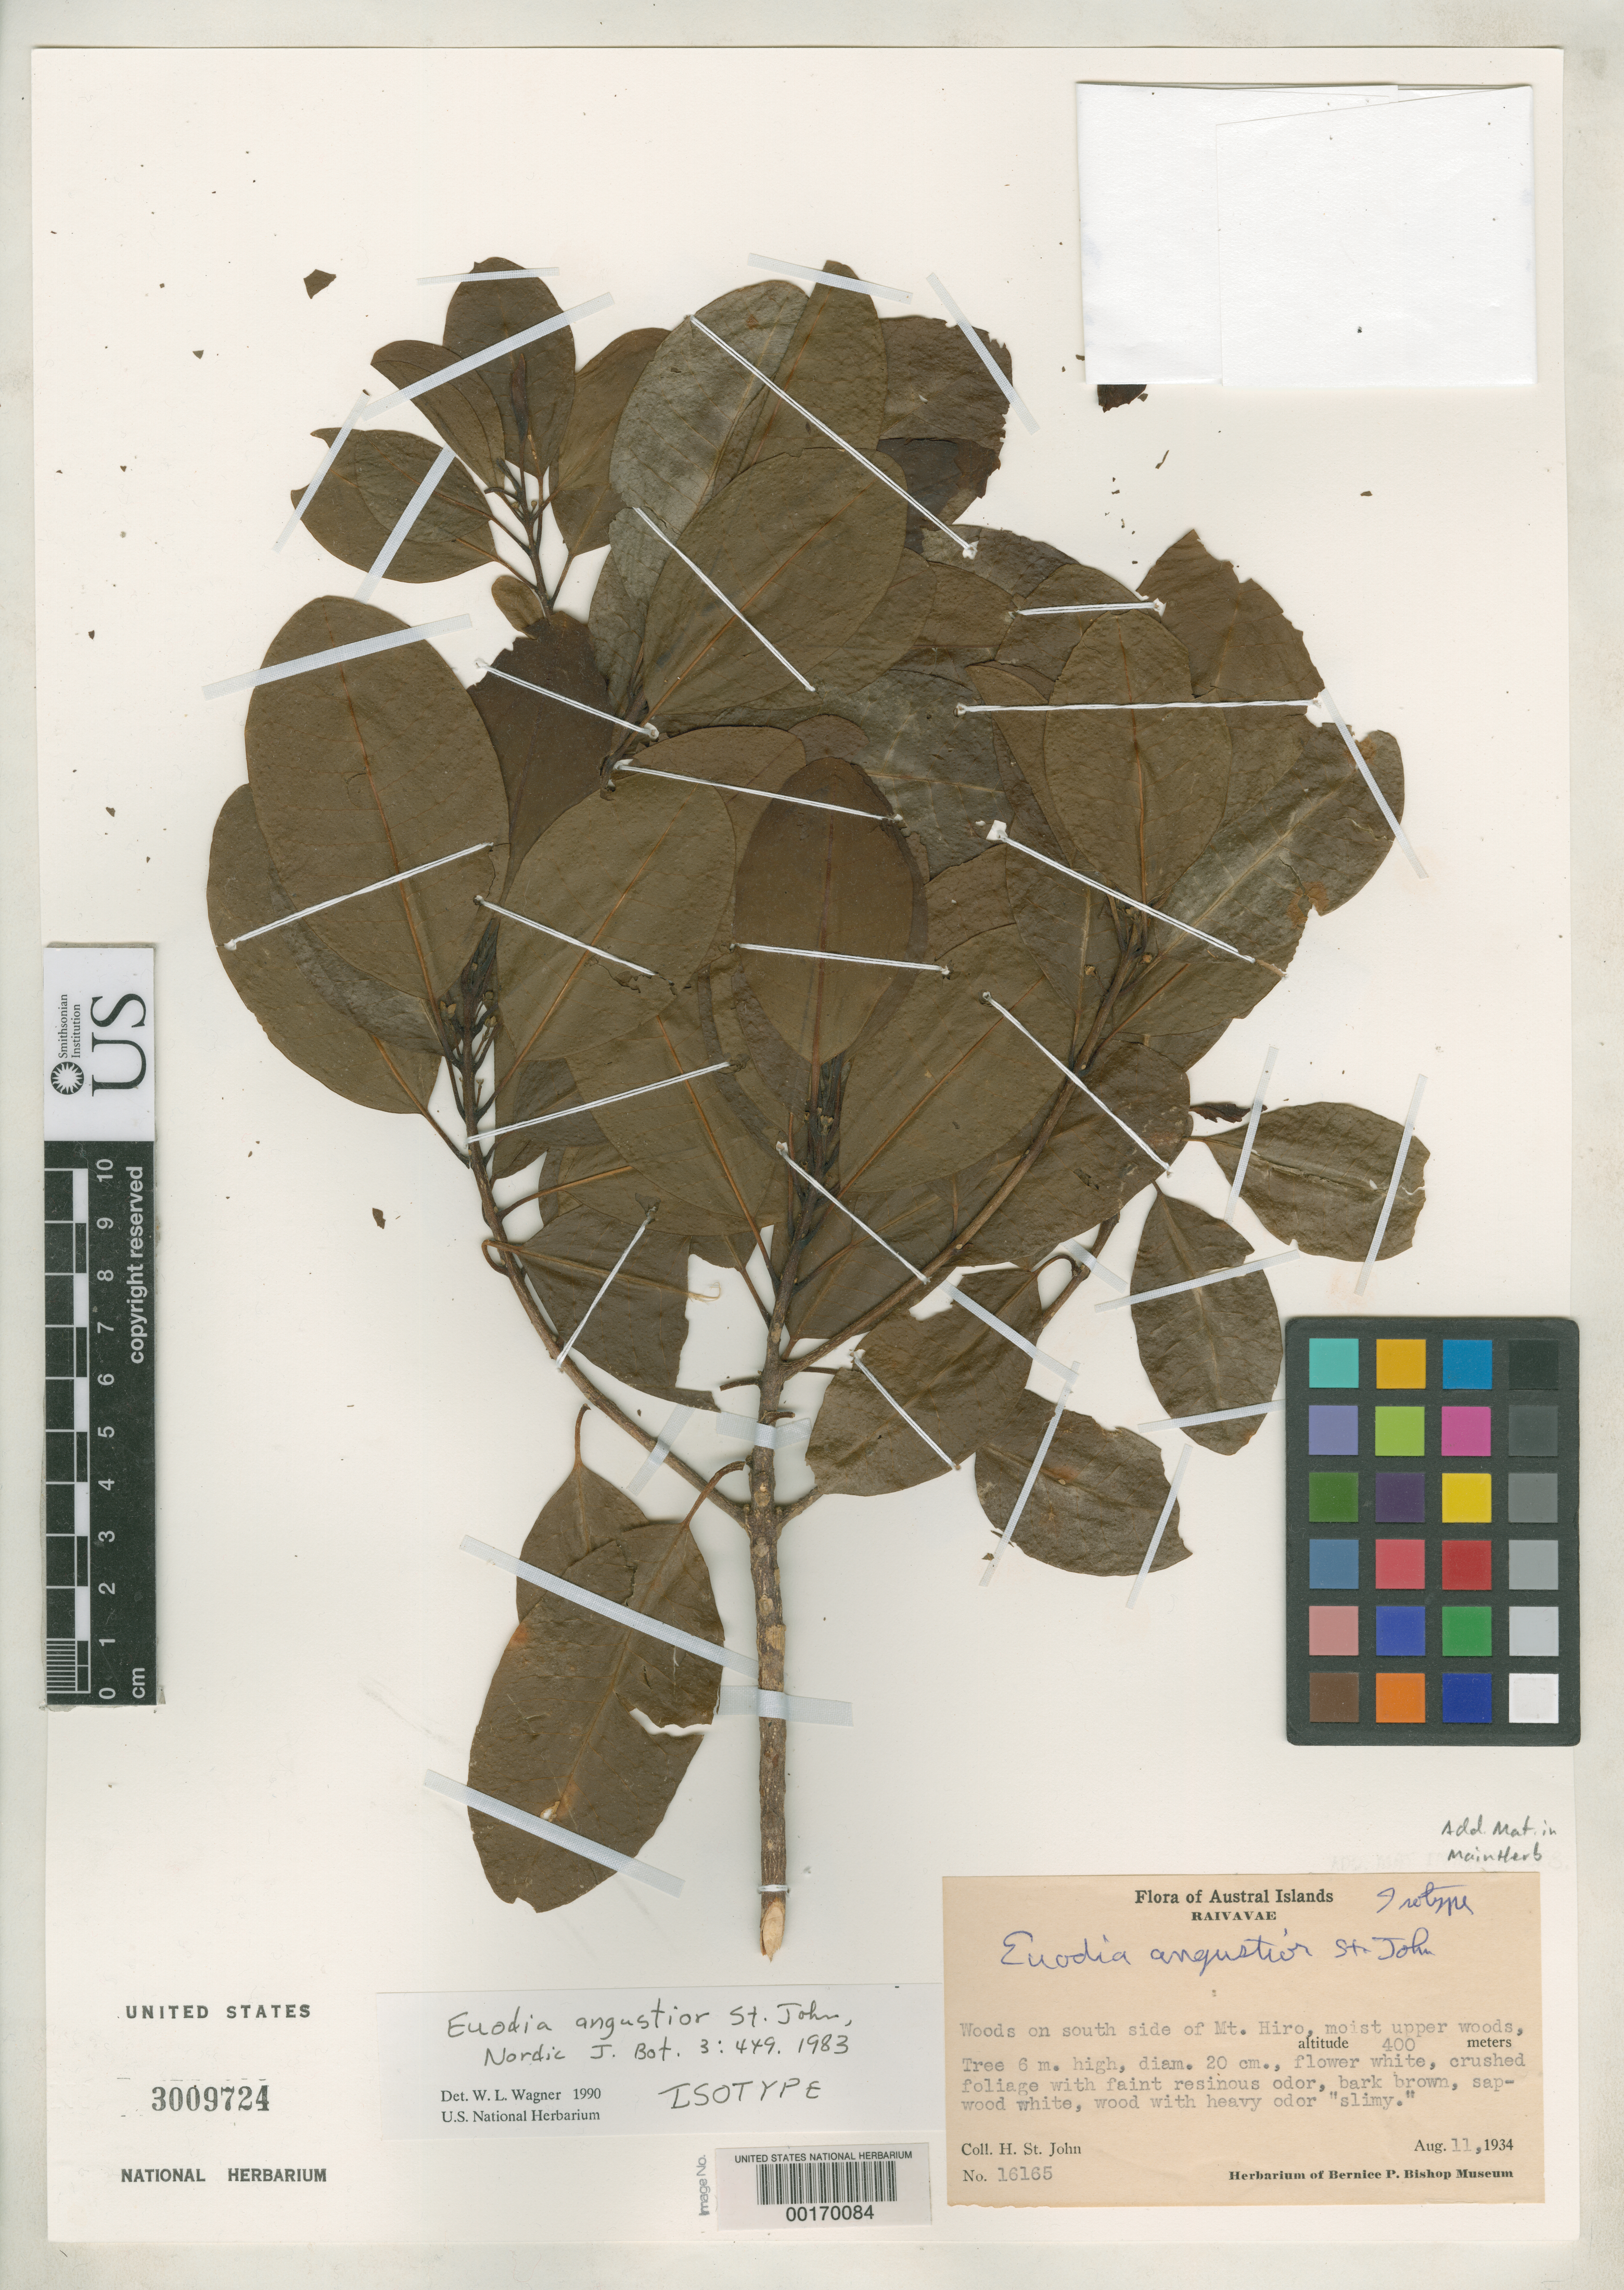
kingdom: Plantae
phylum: Tracheophyta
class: Magnoliopsida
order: Sapindales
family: Rutaceae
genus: Euodia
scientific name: Euodia angustior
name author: H. St. John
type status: Isotype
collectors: H. St. John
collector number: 16165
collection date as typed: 11 Aug 1934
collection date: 1934-08-11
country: French Polynesia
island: Raivavae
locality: Woods on S side of Mount Hiro. [Tubuai Is.]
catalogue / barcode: US 3009724